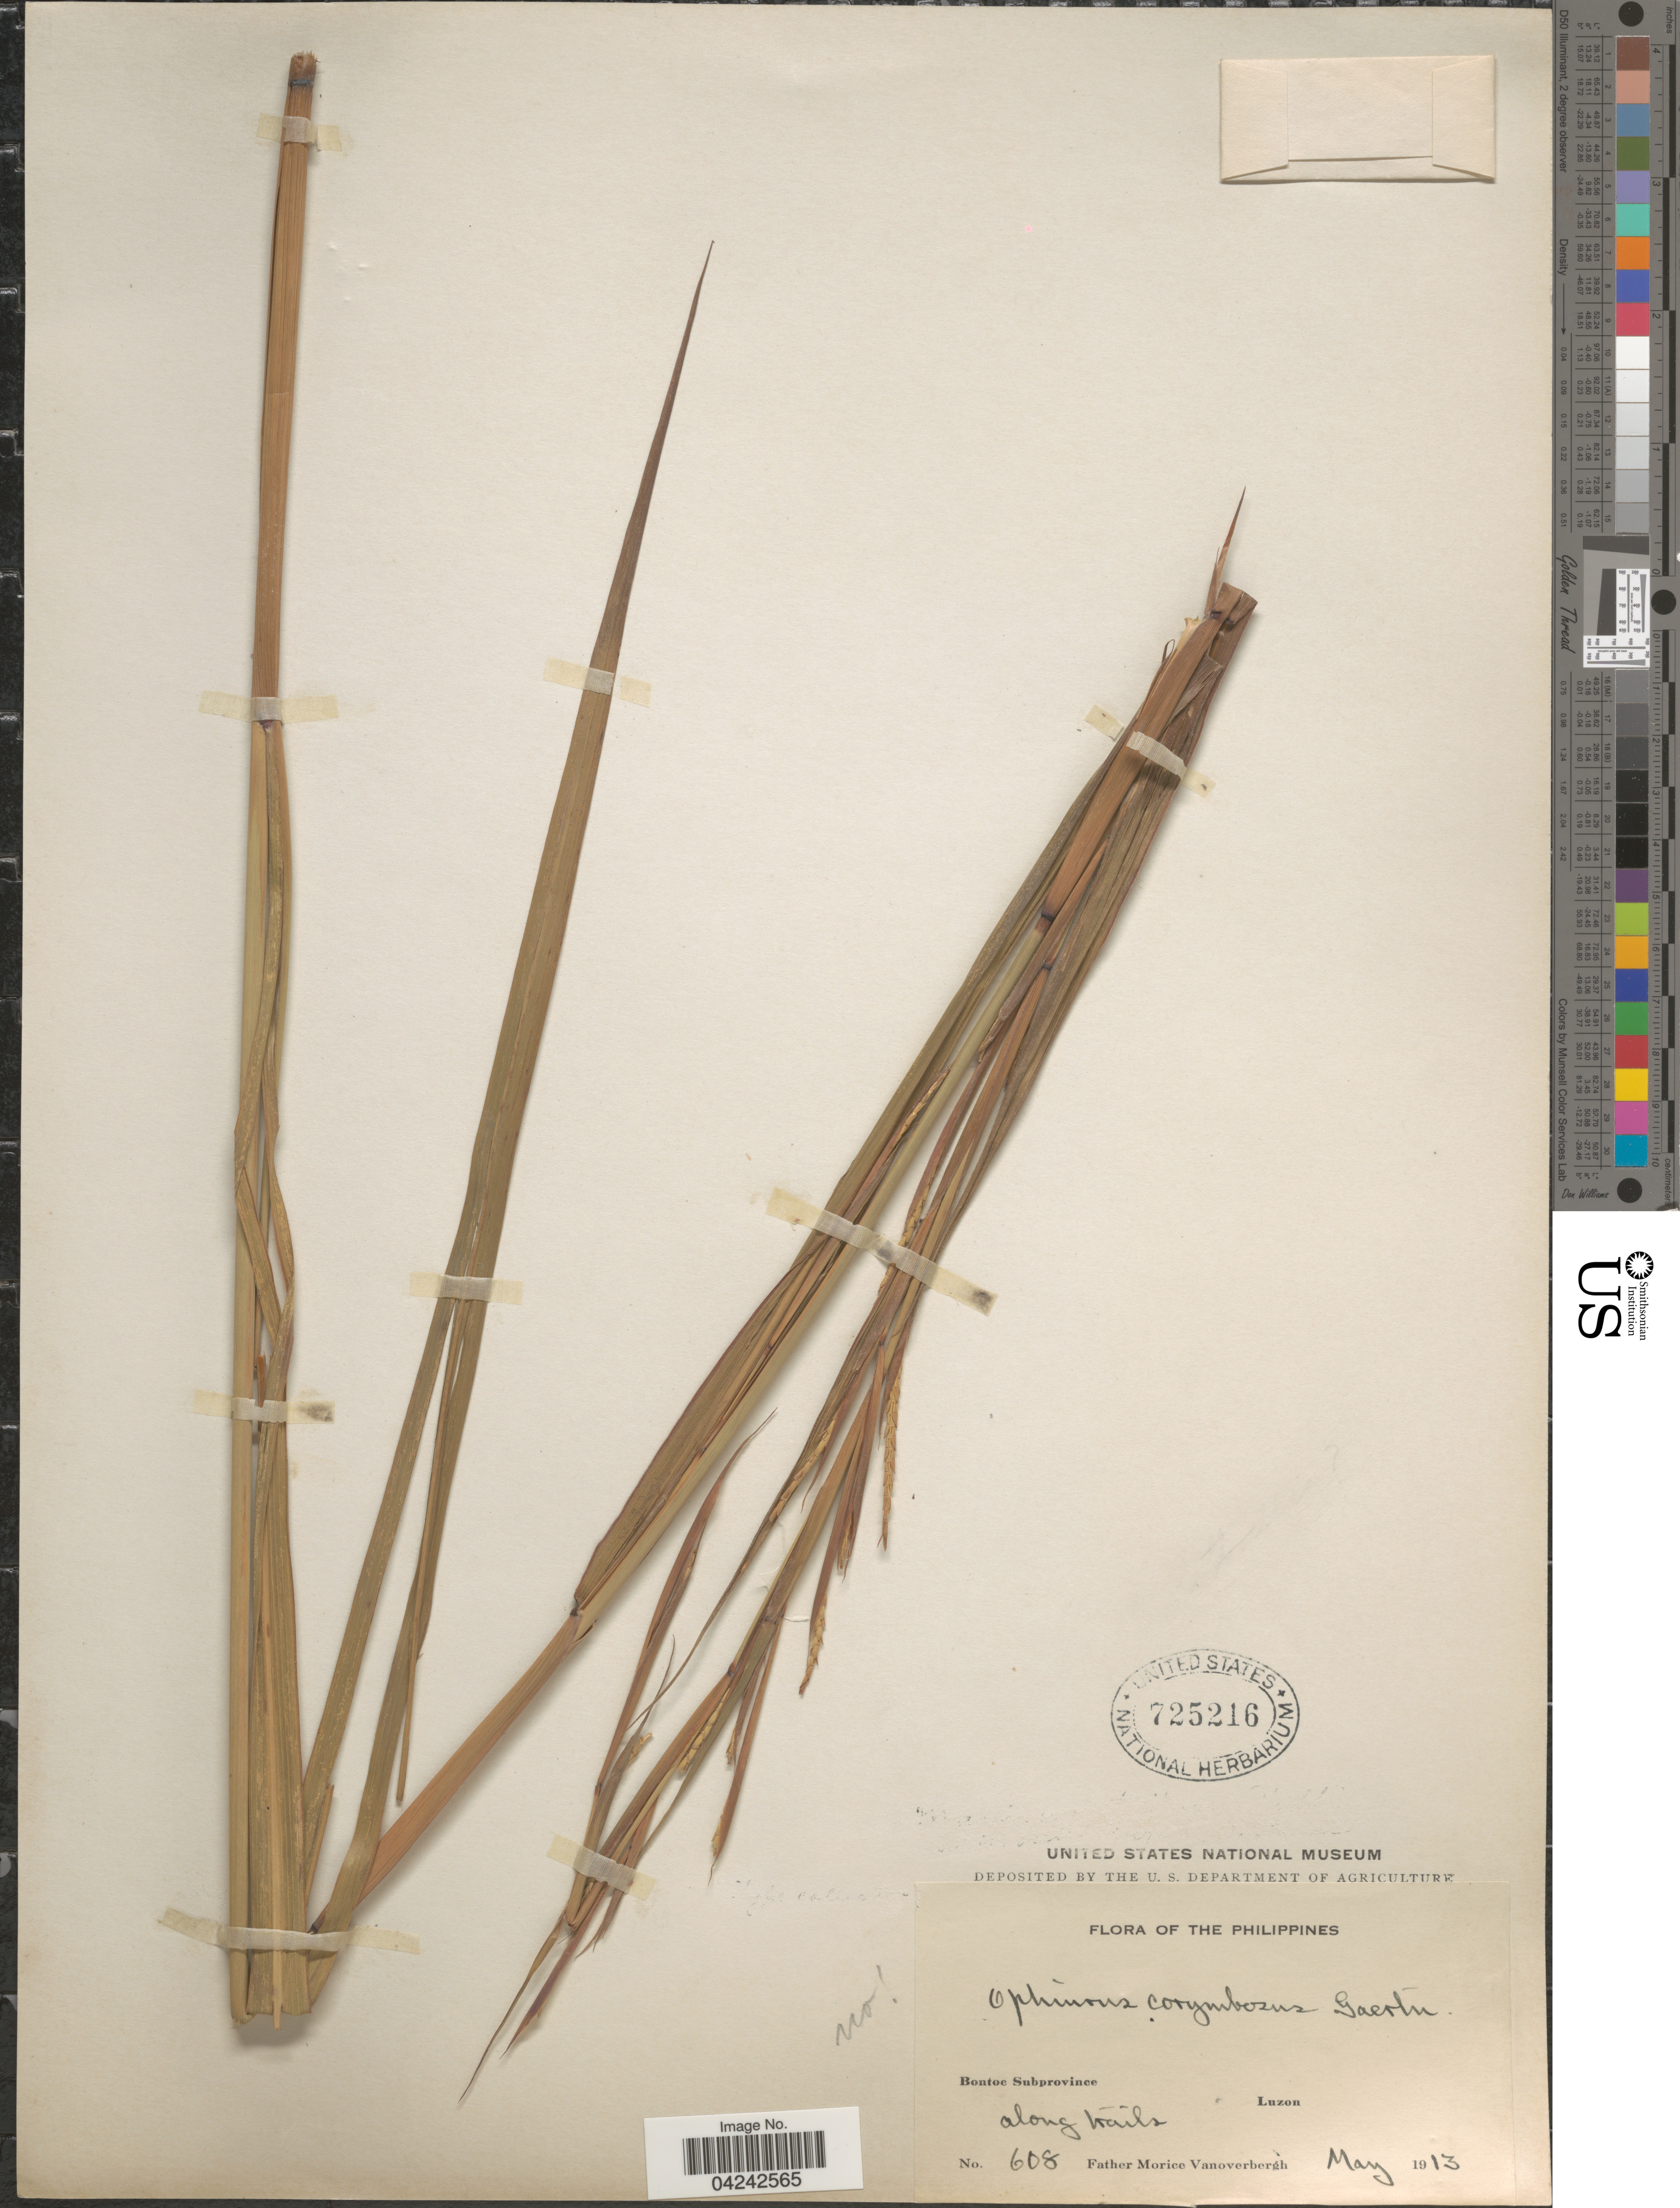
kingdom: Plantae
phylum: Tracheophyta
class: Liliopsida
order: Poales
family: Poaceae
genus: Rottboellia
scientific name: Rottboellia rottboellioides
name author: (R. Br.) Druce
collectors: F. Vanoverbergh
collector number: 608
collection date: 1913-05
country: Philippines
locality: Bontoc Subprovince. Luzon. Along trails.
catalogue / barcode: US 725216